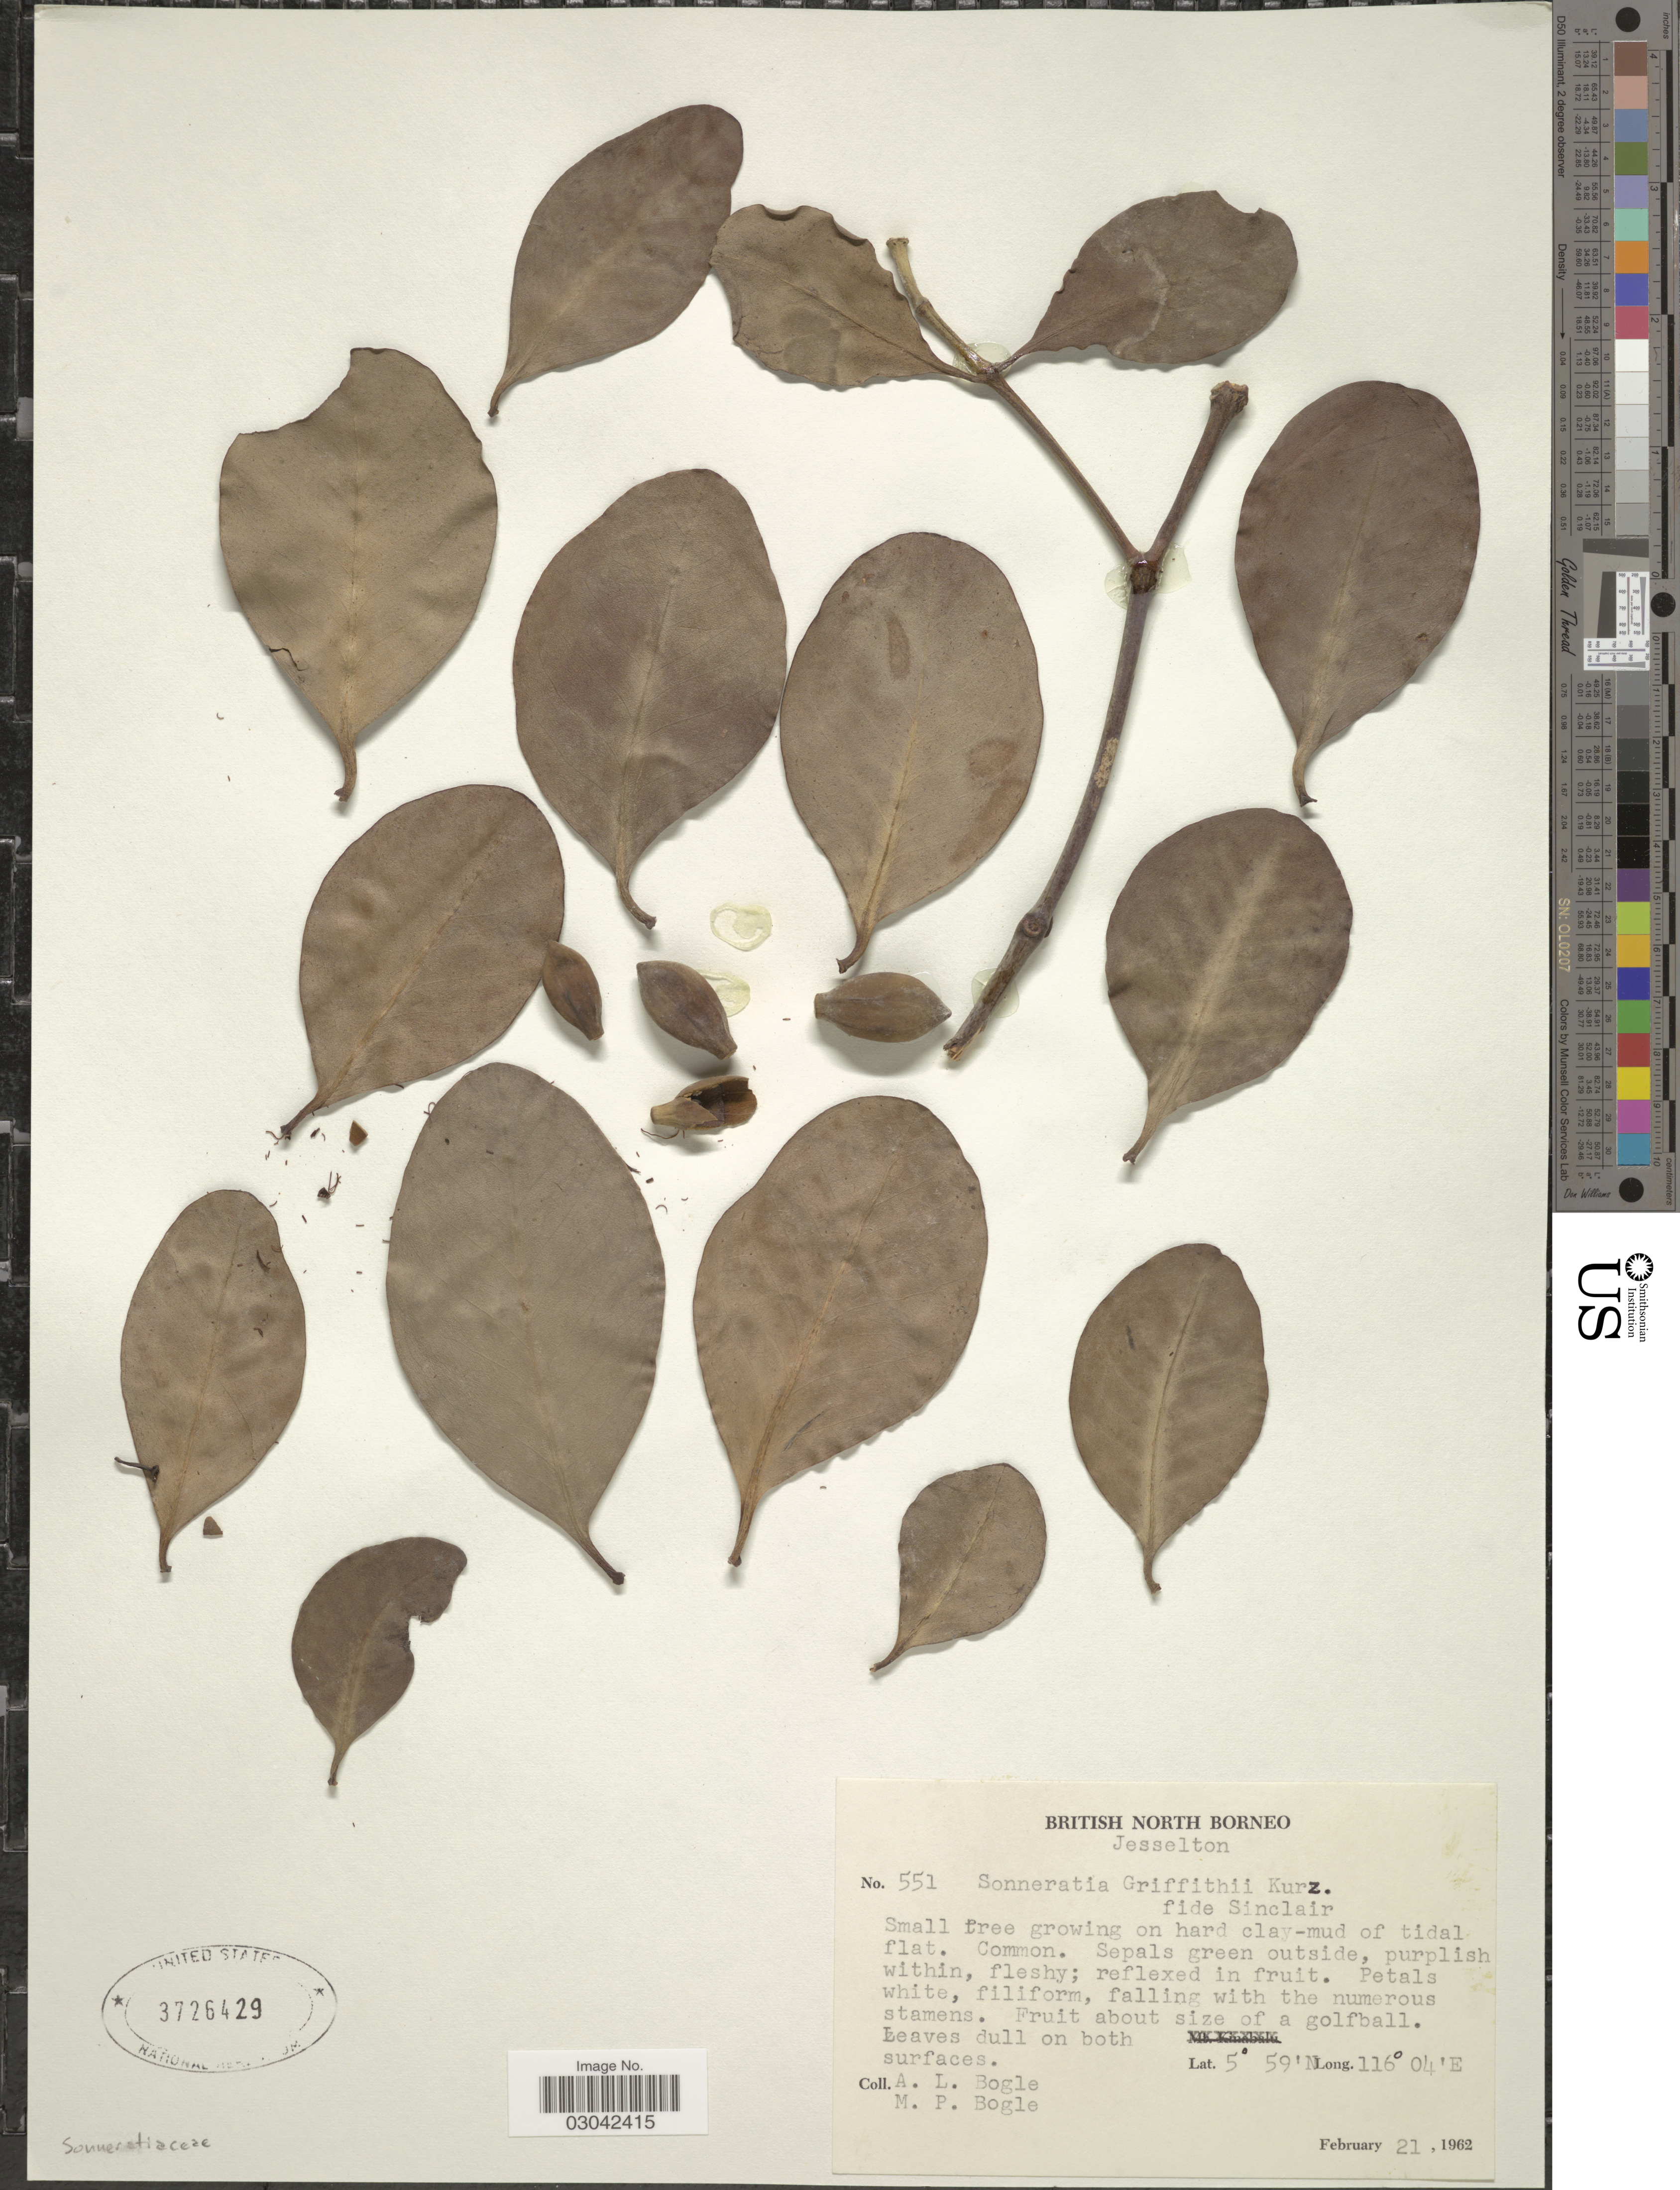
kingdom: Plantae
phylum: Tracheophyta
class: Magnoliopsida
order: Myrtales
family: Lythraceae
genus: Sonneratia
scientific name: Sonneratia griffithii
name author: Kurz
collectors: Bogle, A.L. & M. Bogle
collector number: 551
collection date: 1962-02-21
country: Malaysia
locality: British North Borneo. Jesselton.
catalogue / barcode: US 3726429